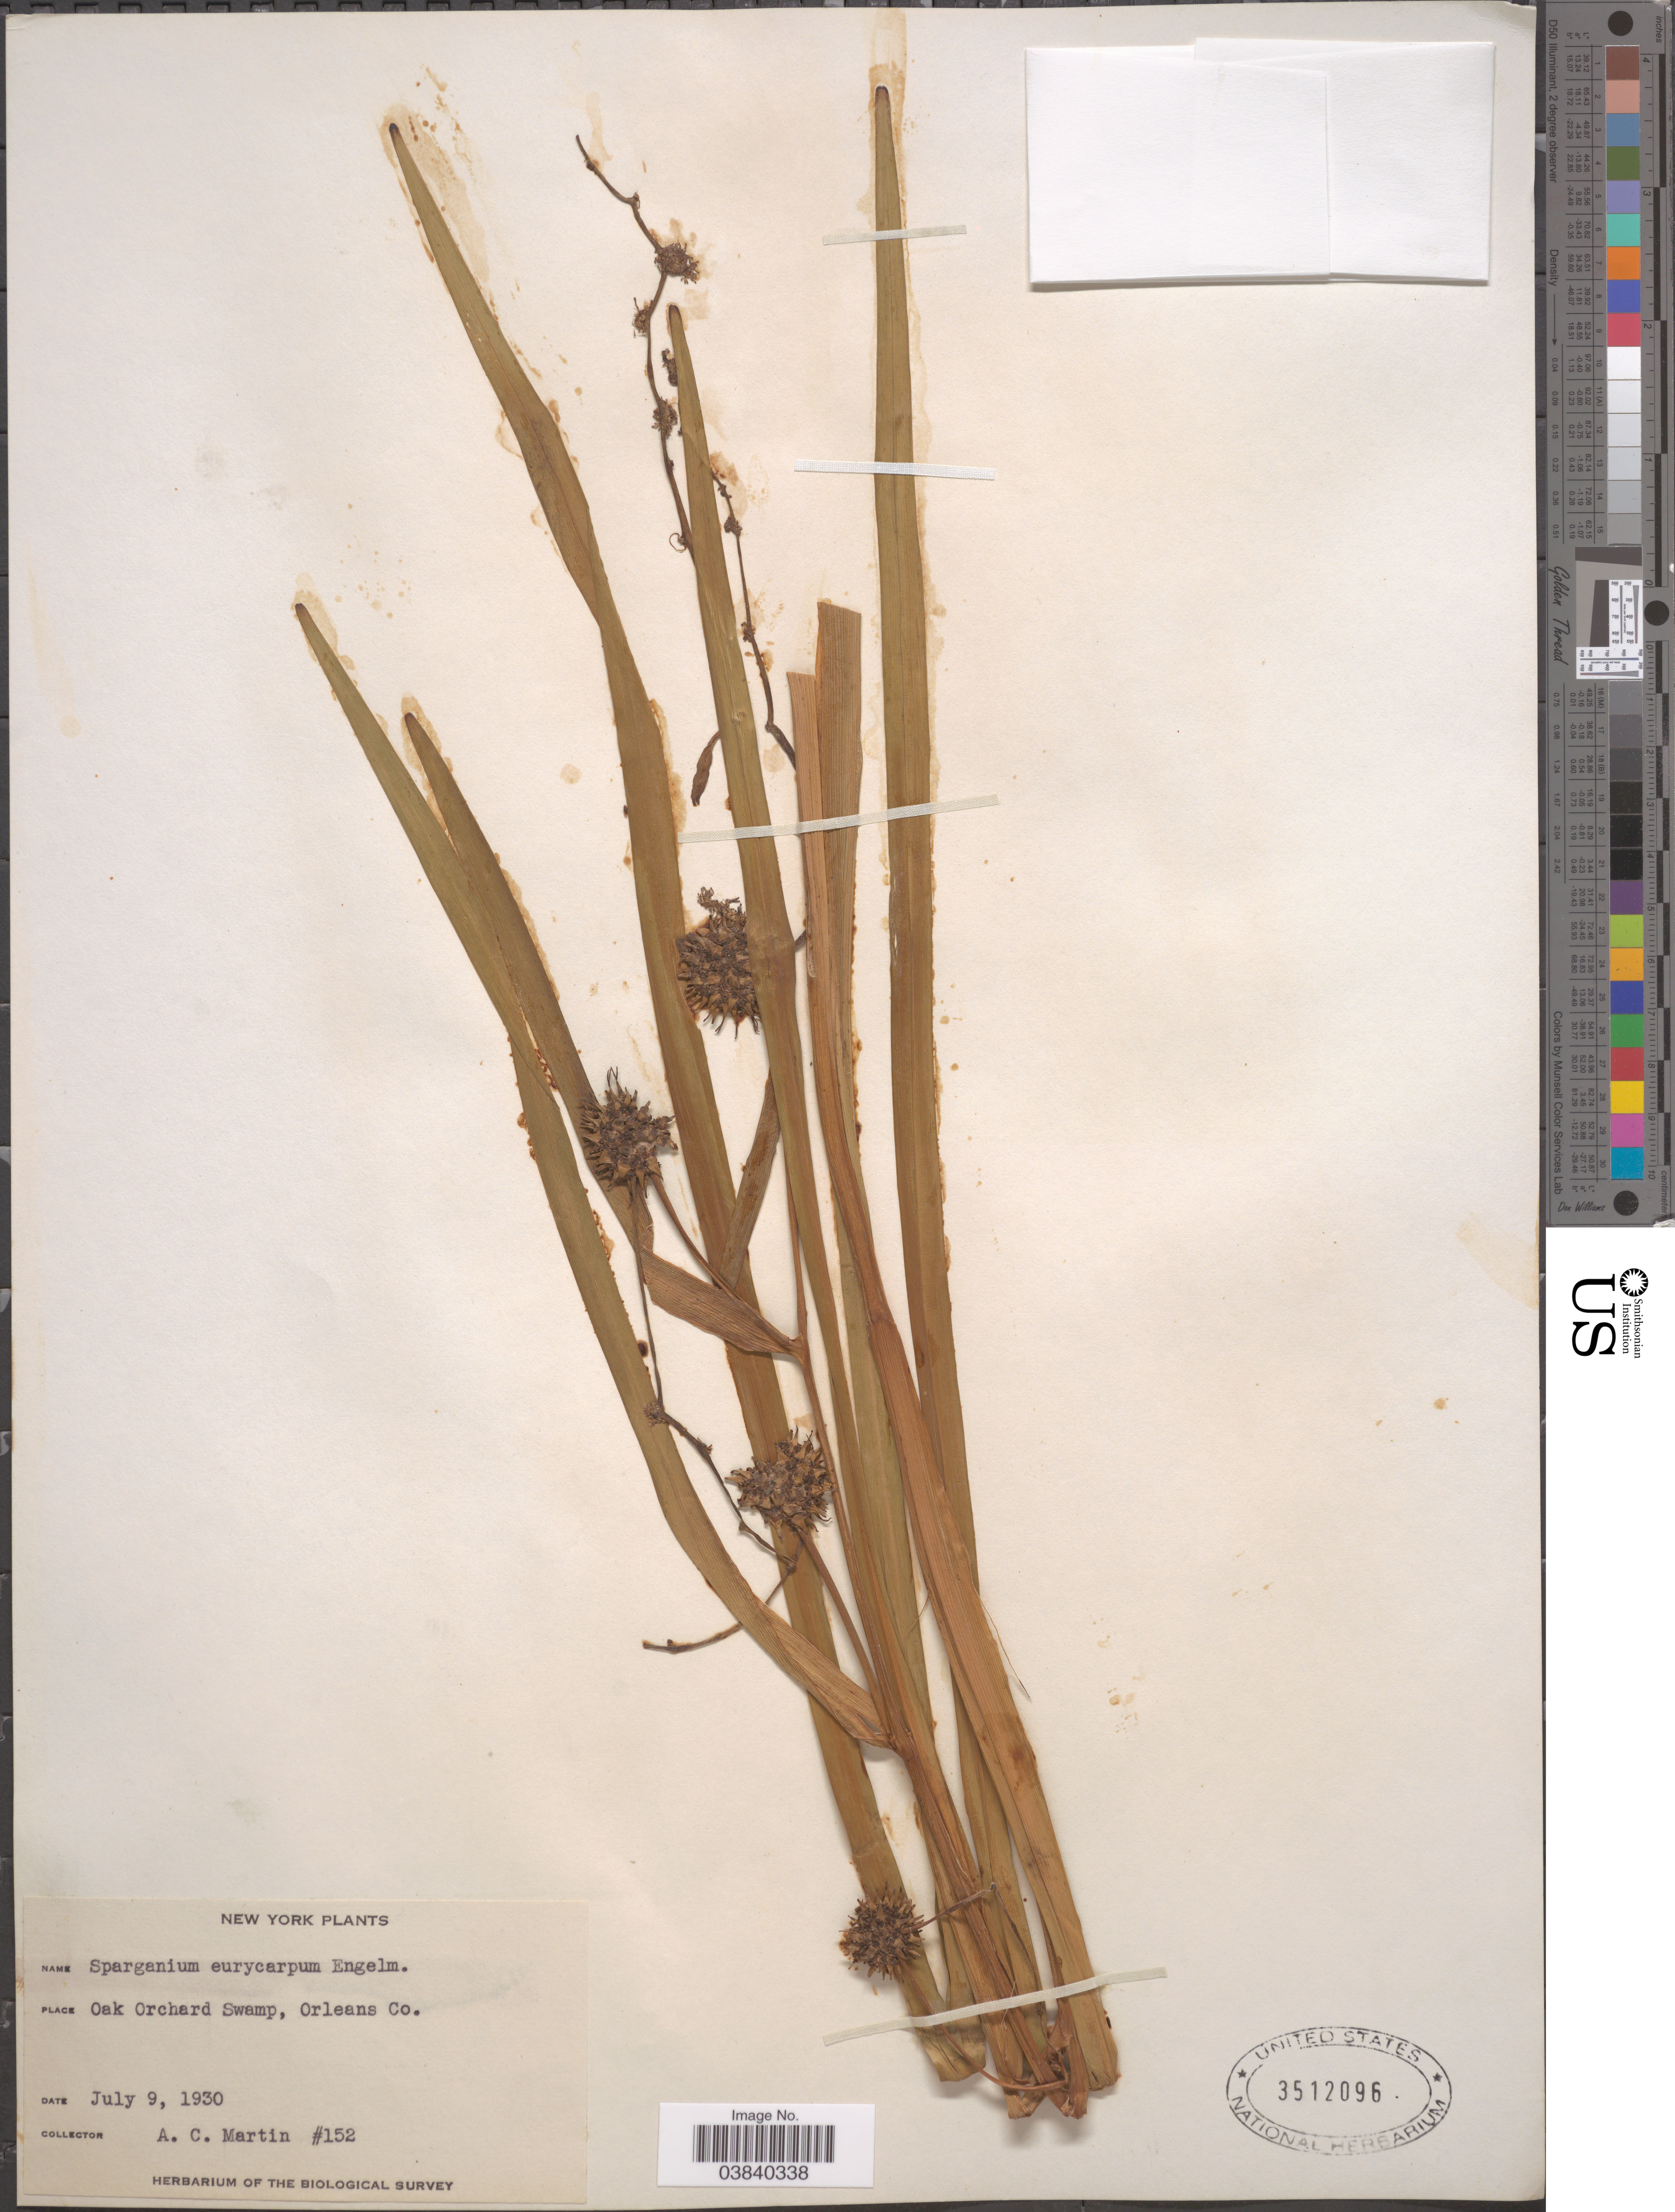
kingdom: Plantae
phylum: Tracheophyta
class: Liliopsida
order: Poales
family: Typhaceae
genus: Sparganium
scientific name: Sparganium eurycarpum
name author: Engelm.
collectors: A. C. Martin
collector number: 152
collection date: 1930-07-09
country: United States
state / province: New York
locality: Oak Orchard Swamp, Orleans Co.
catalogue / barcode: US 3512096